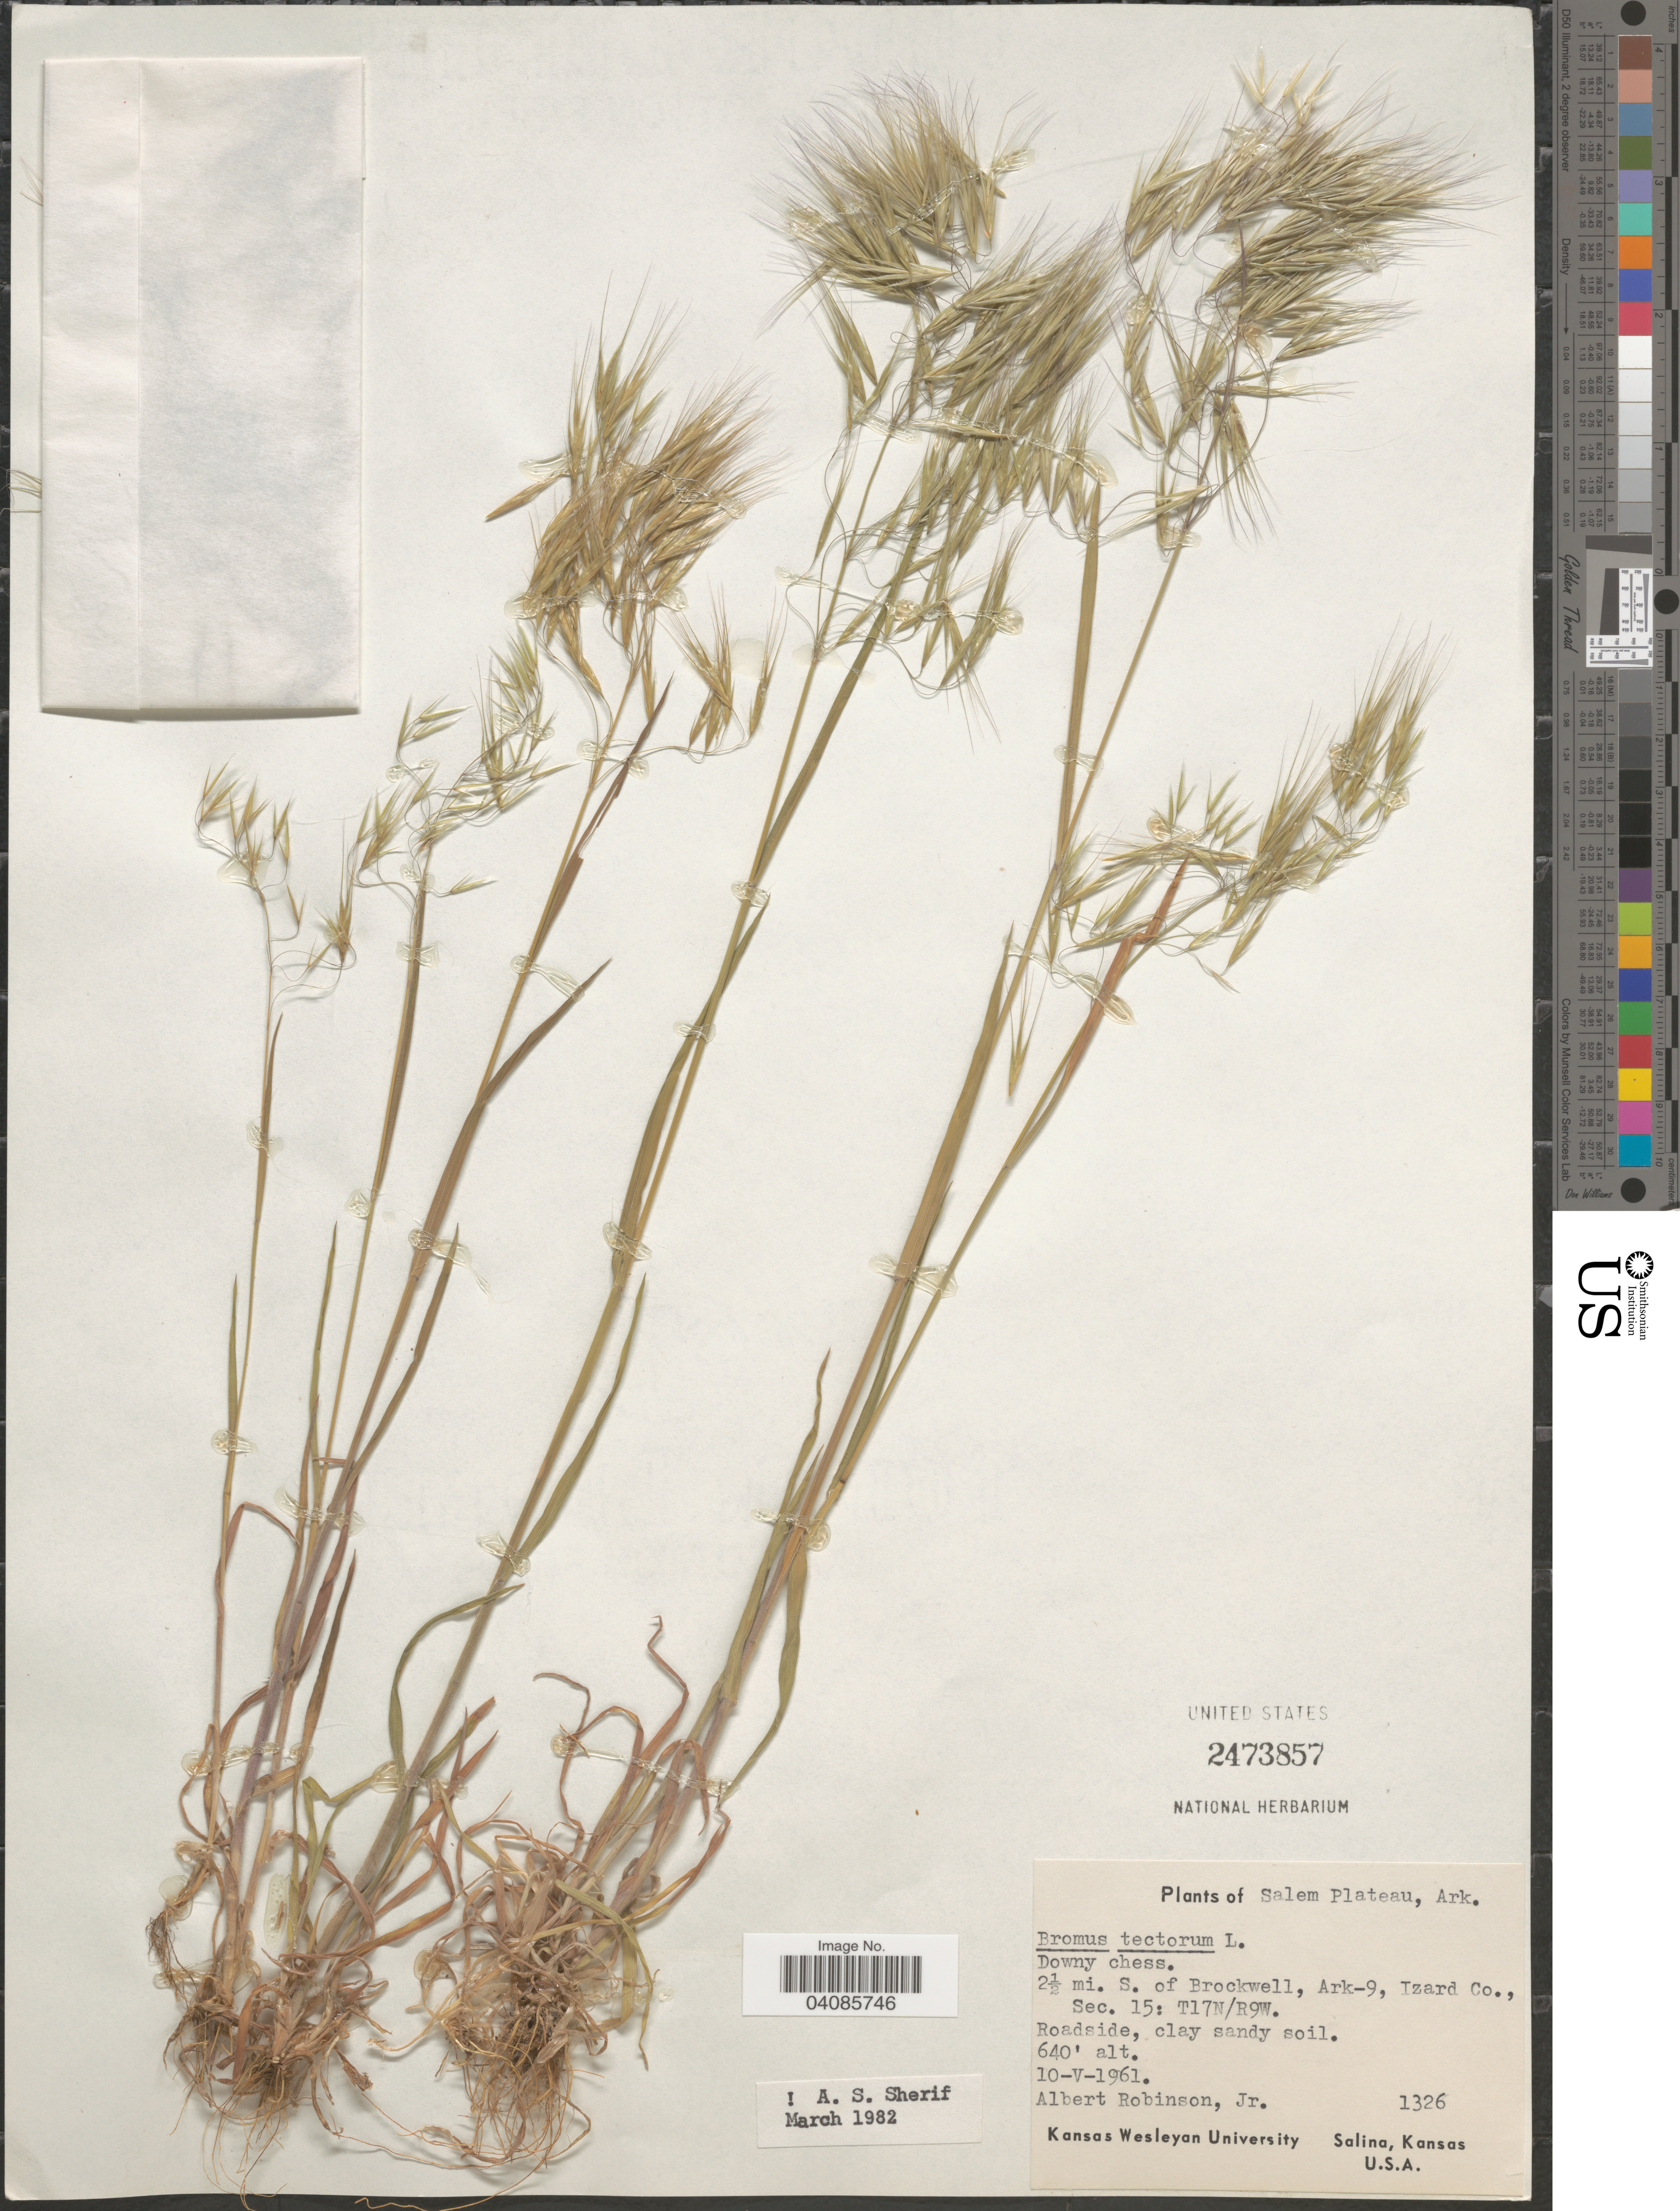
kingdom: Plantae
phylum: Tracheophyta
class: Liliopsida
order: Poales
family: Poaceae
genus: Bromus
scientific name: Bromus tectorum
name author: L.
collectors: A. Robinson Jr.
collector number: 1326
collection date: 1961-05-10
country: United States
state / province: Arkansas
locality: Salem Plateau. 2½ mi. S. of Brockwell, Ark-9, Izard Co., Sec. 15; T17N/R9W.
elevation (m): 195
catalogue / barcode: US 2473857